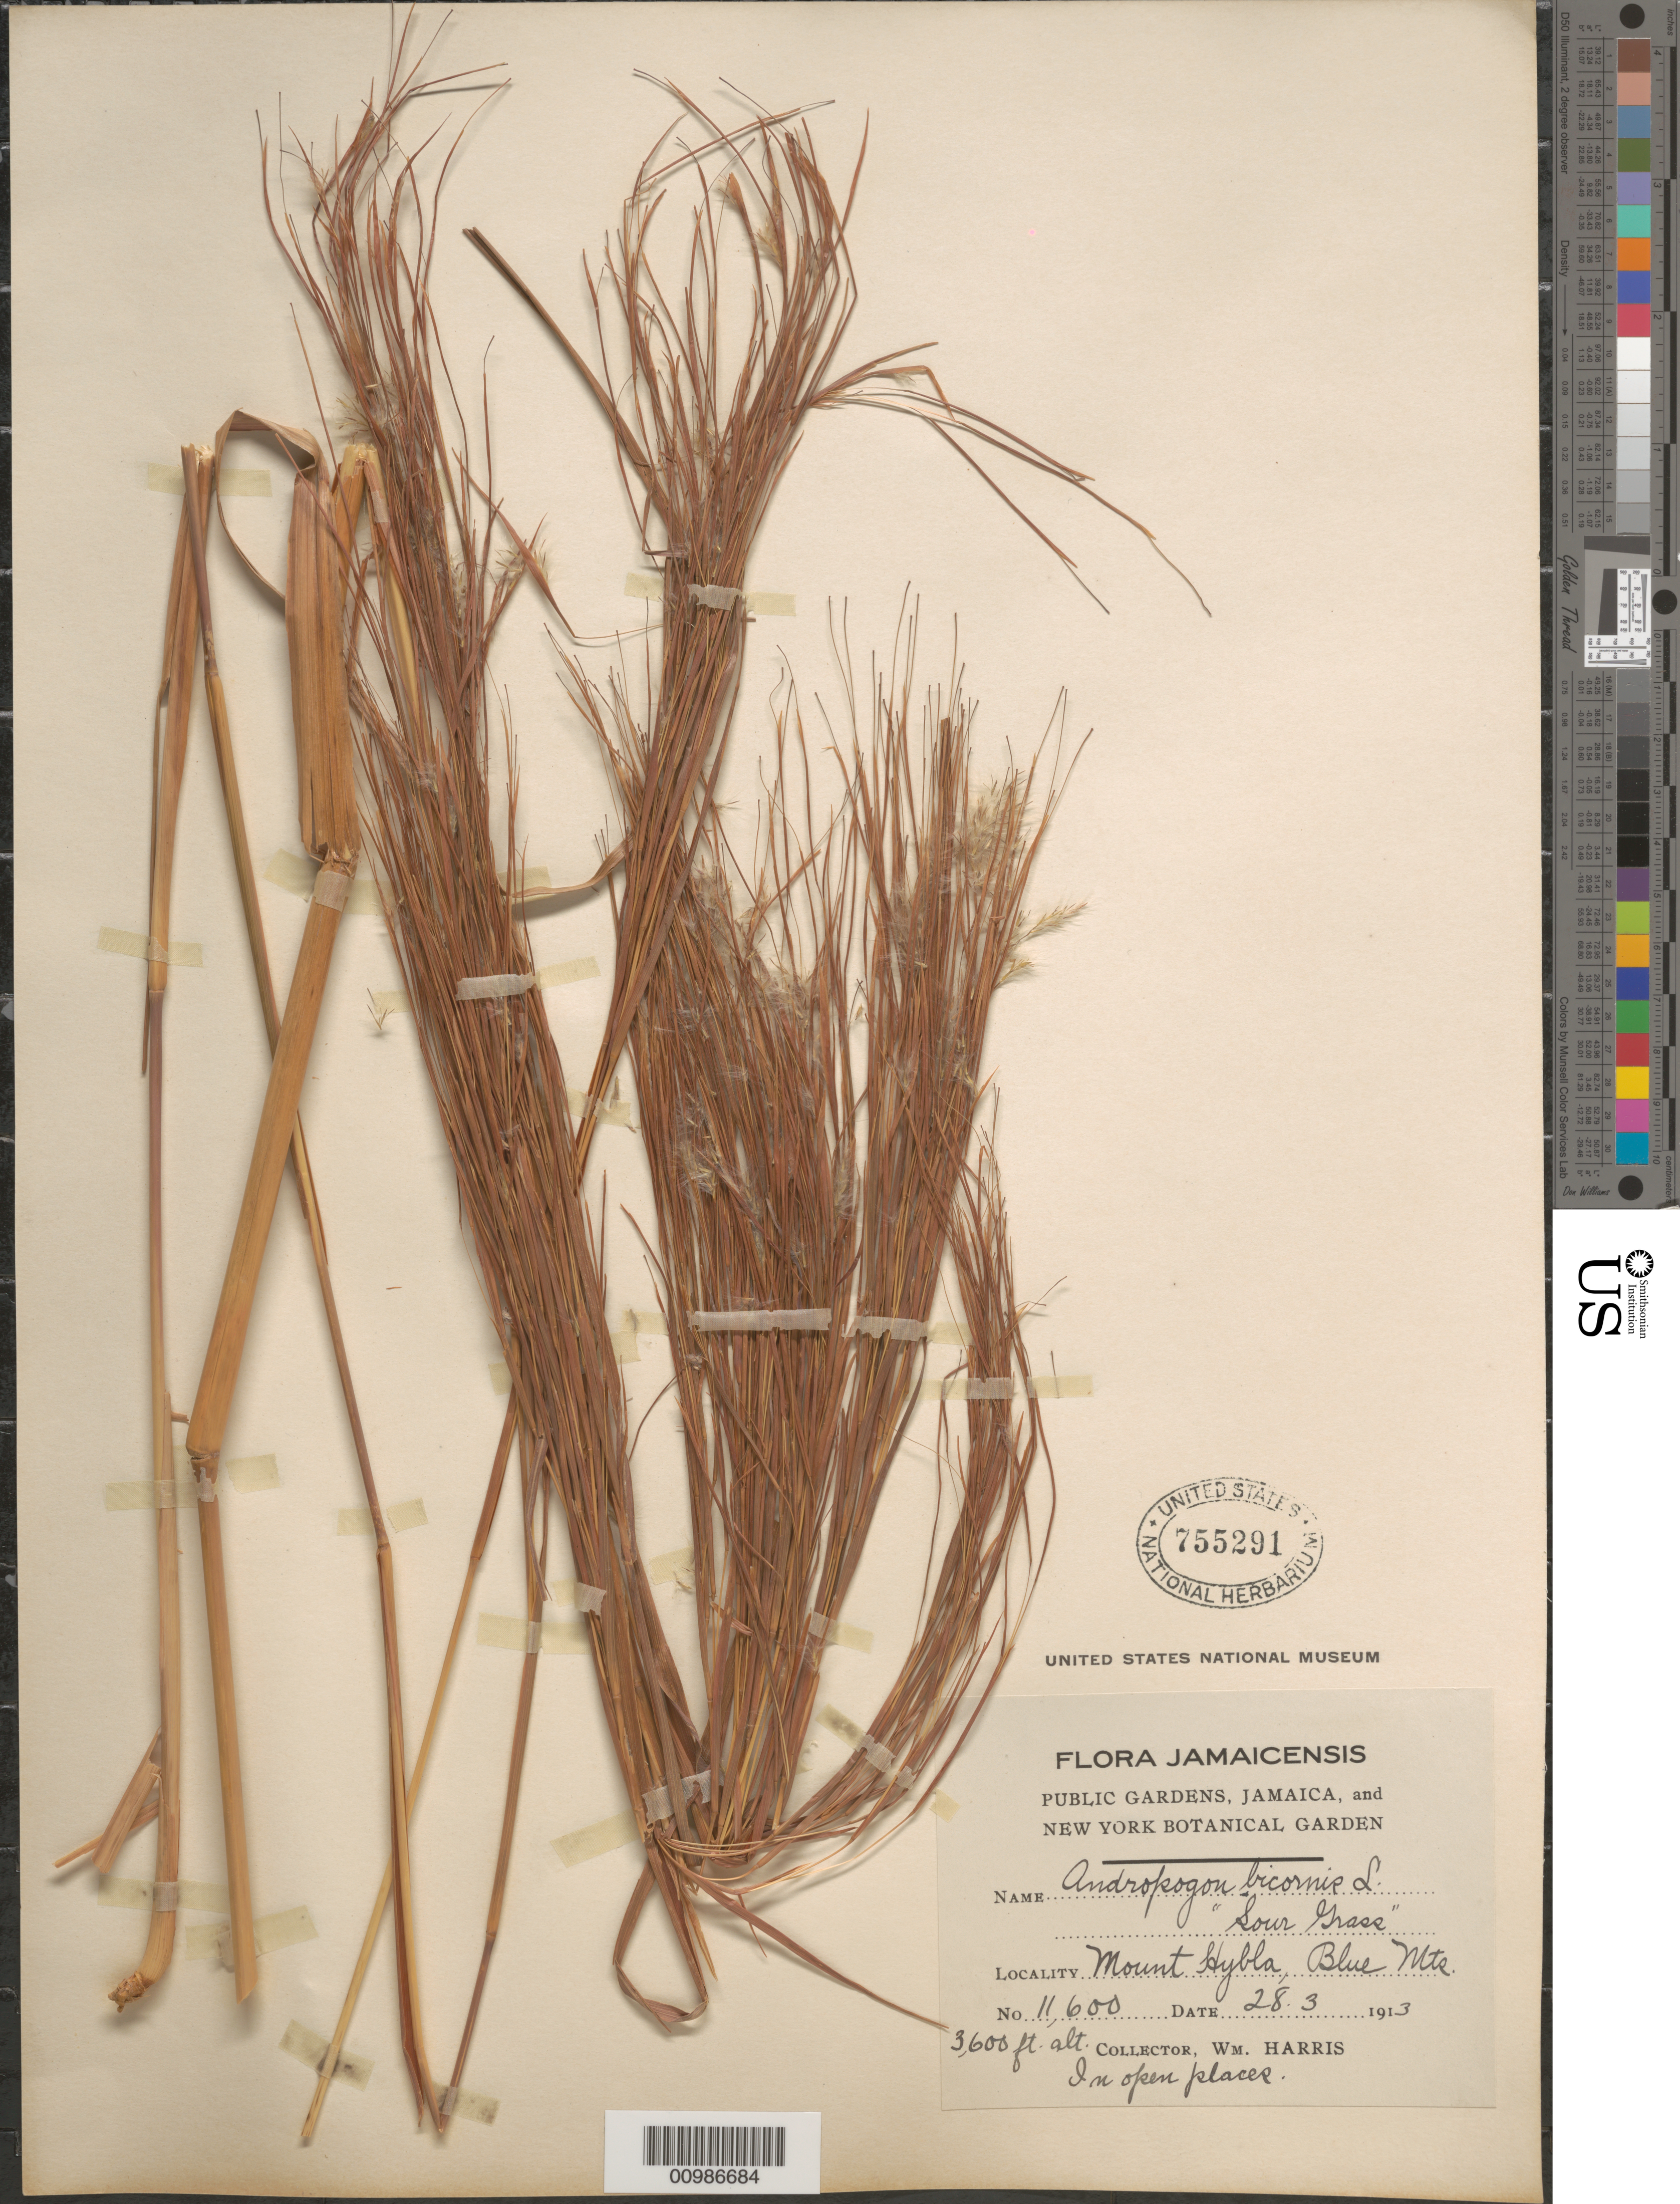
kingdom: Plantae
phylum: Tracheophyta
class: Liliopsida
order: Poales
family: Poaceae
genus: Andropogon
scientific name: Andropogon bicornis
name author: L.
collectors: W. H. Harris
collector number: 11600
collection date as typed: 28 Mar 1913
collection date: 1913-03-28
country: Jamaica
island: Jamaica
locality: Blue Mountains, Mount Hybla.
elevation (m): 1097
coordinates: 0 N, 0 E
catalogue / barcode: US 755291